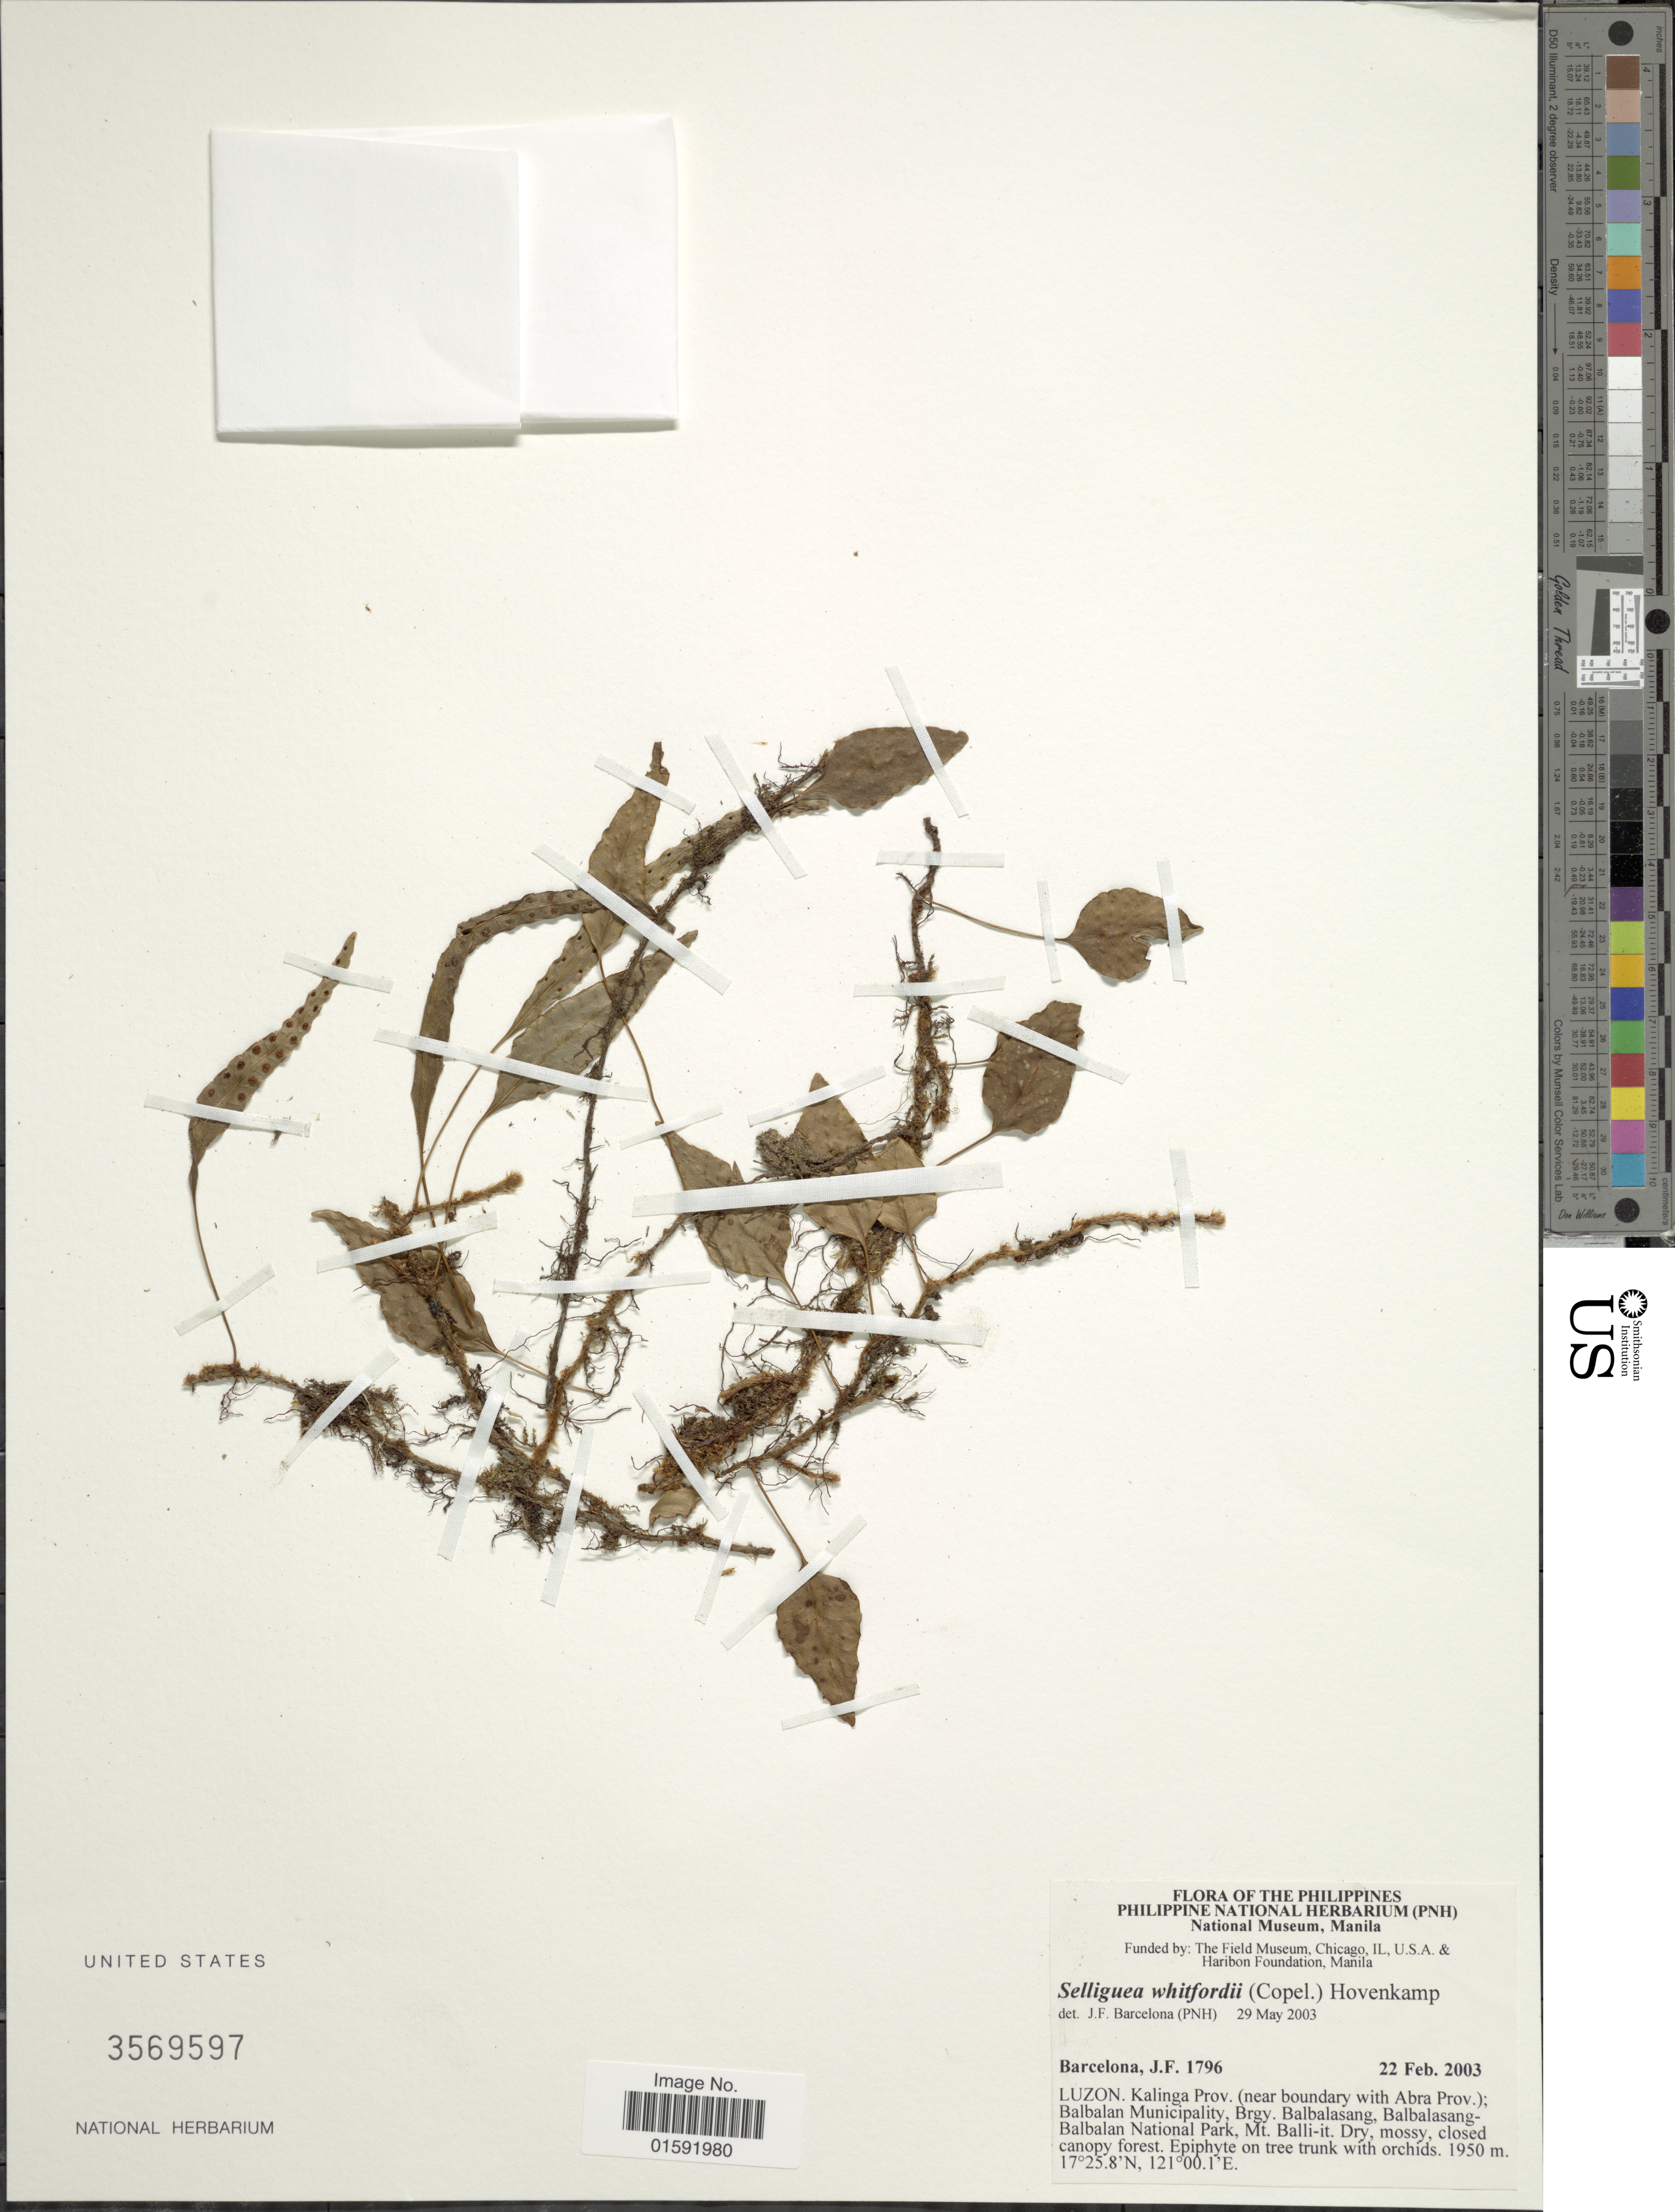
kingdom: Plantae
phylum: Tracheophyta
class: Polypodiopsida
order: Polypodiales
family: Polypodiaceae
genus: Selliguea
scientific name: Selliguea whitfordii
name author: (Copel.) Hovenkamp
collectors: J. F. Barcelona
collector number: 1796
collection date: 2003-02-22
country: Philippines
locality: Luzon; Kalinga Prov., (near boundary with Abra Prov.,) Balbalan Municipality , Brgy Balbalasang, Balbalsang-Balbalan National Park, Mt. Balli-it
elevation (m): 1950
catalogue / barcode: US 3569597